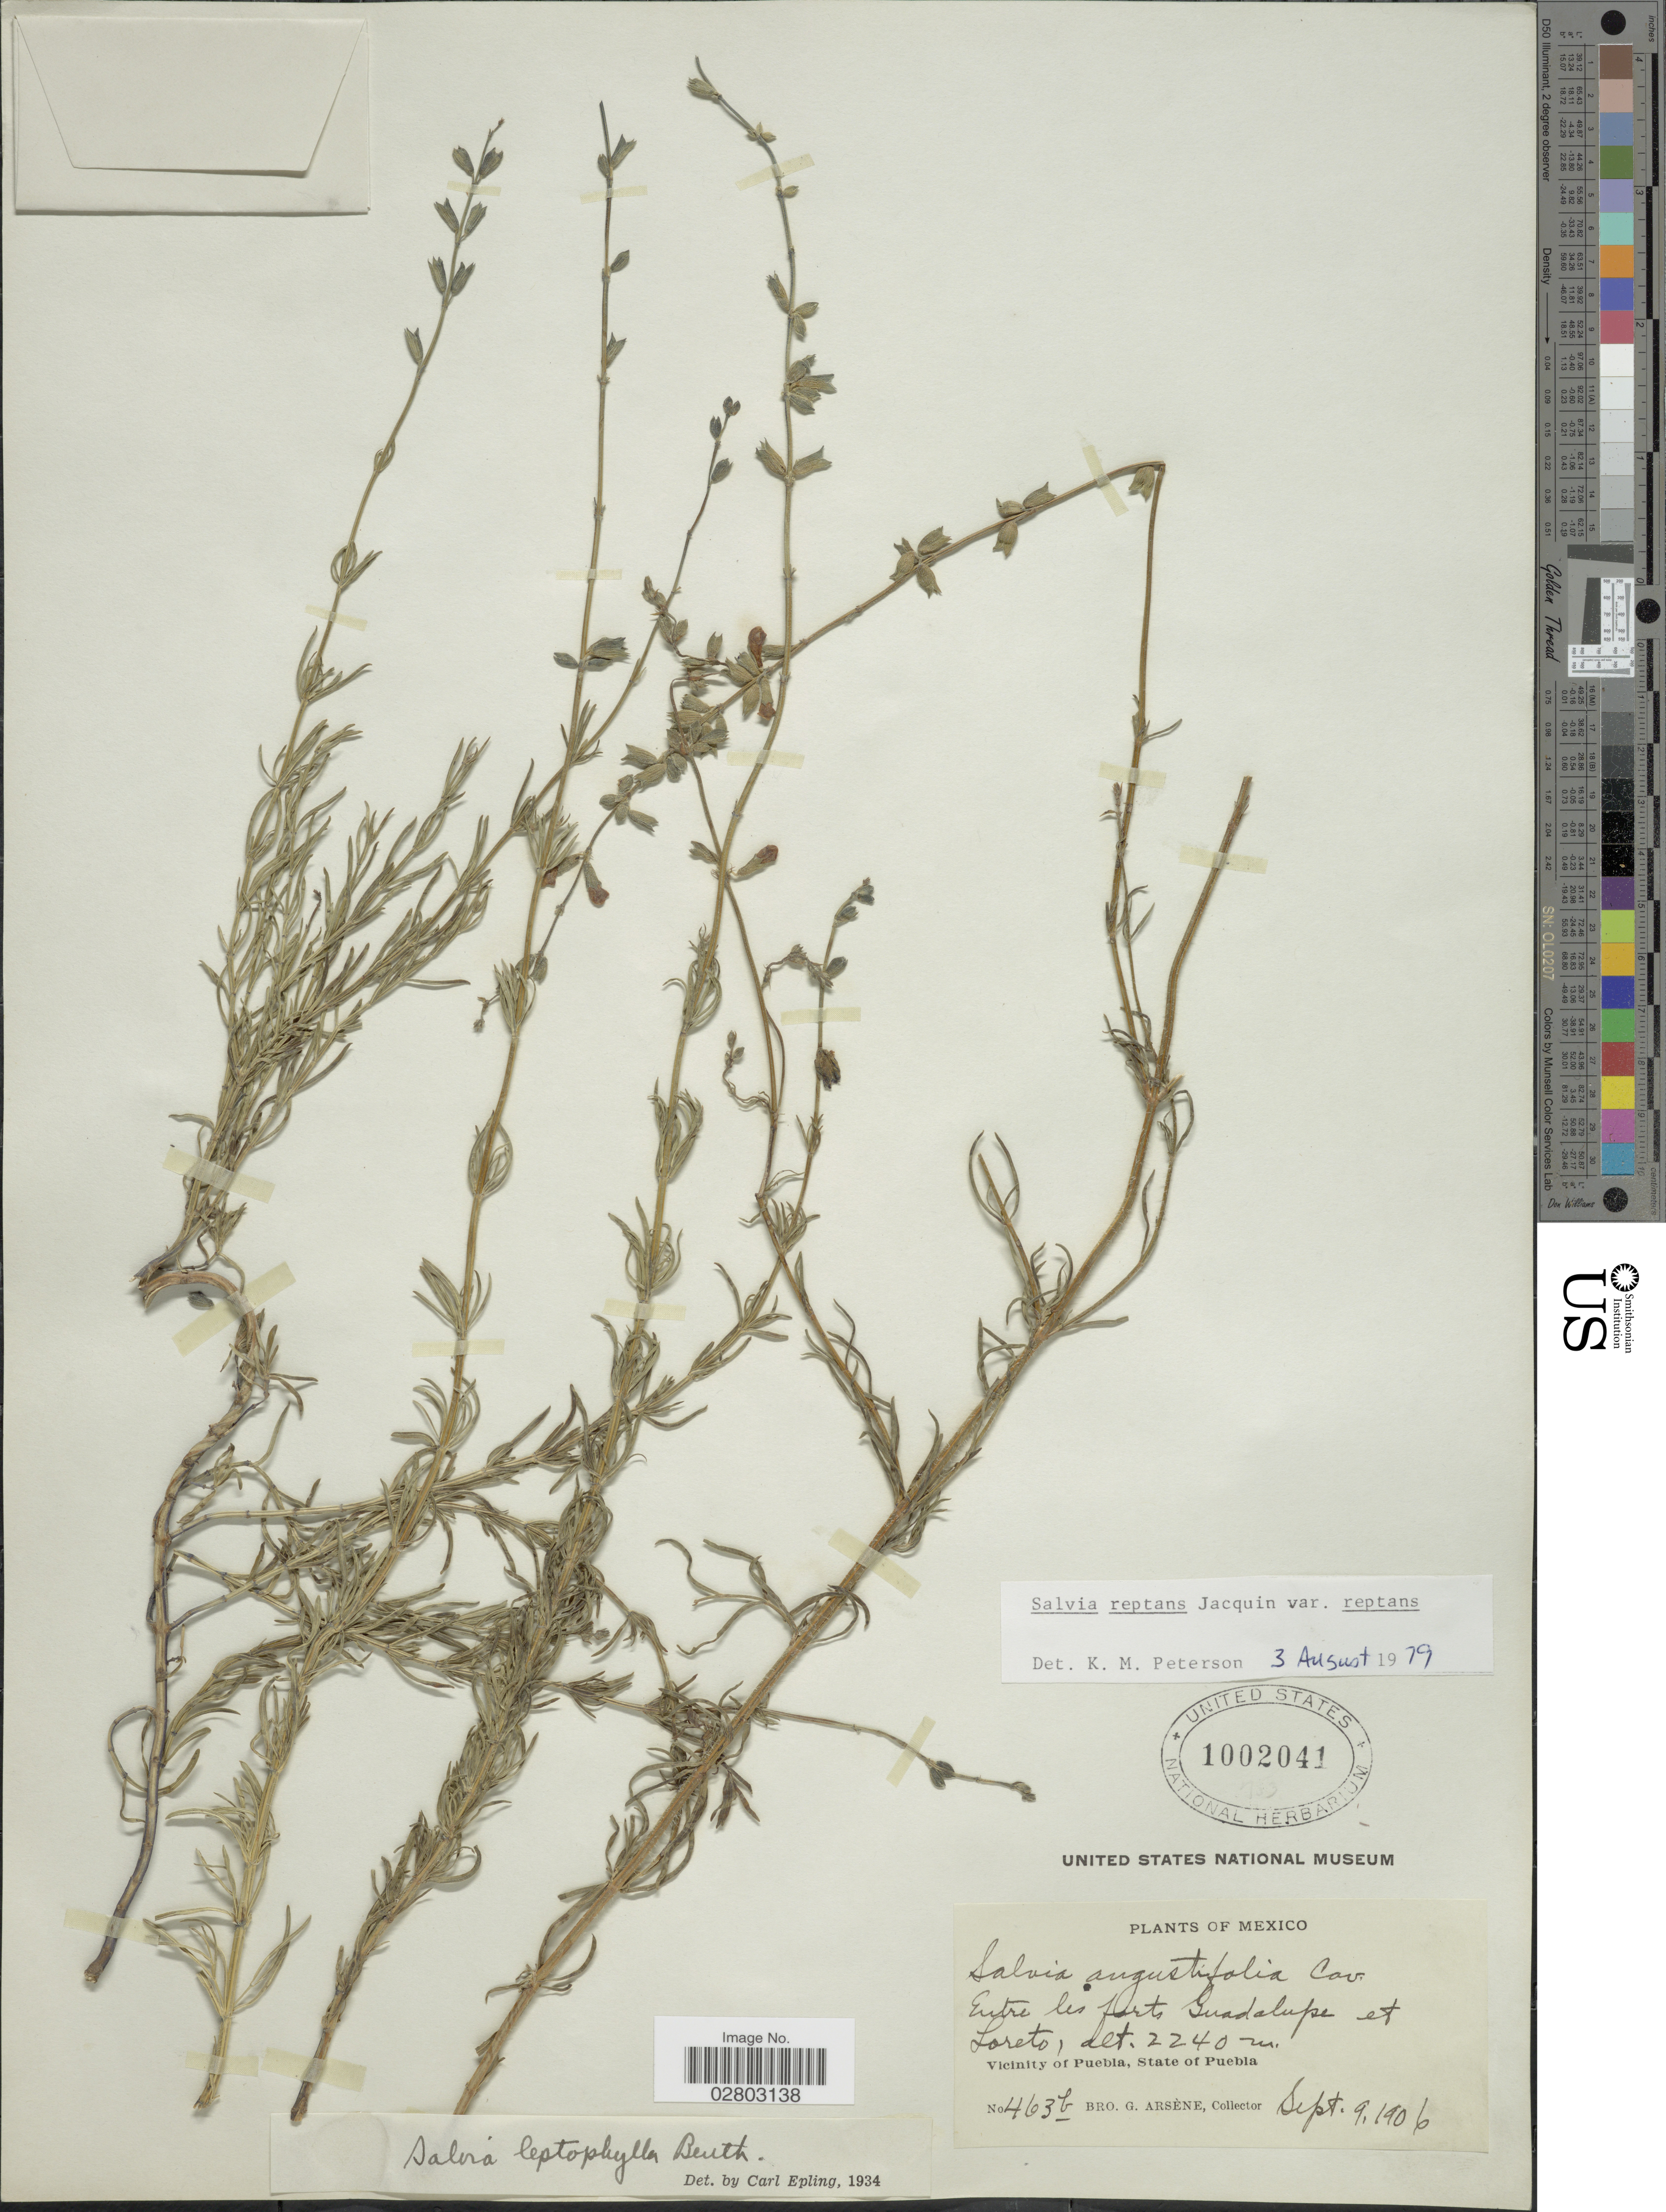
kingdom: Plantae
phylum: Tracheophyta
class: Magnoliopsida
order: Lamiales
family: Lamiaceae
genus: Salvia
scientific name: Salvia reptans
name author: Jacq.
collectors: Bro. G. Arsène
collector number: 463b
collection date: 1906-09-09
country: Mexico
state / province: Puebla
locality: Entre les forts Guadalupe et Loreto, Vicinity of Puebla.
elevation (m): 2240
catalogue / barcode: US 1002041